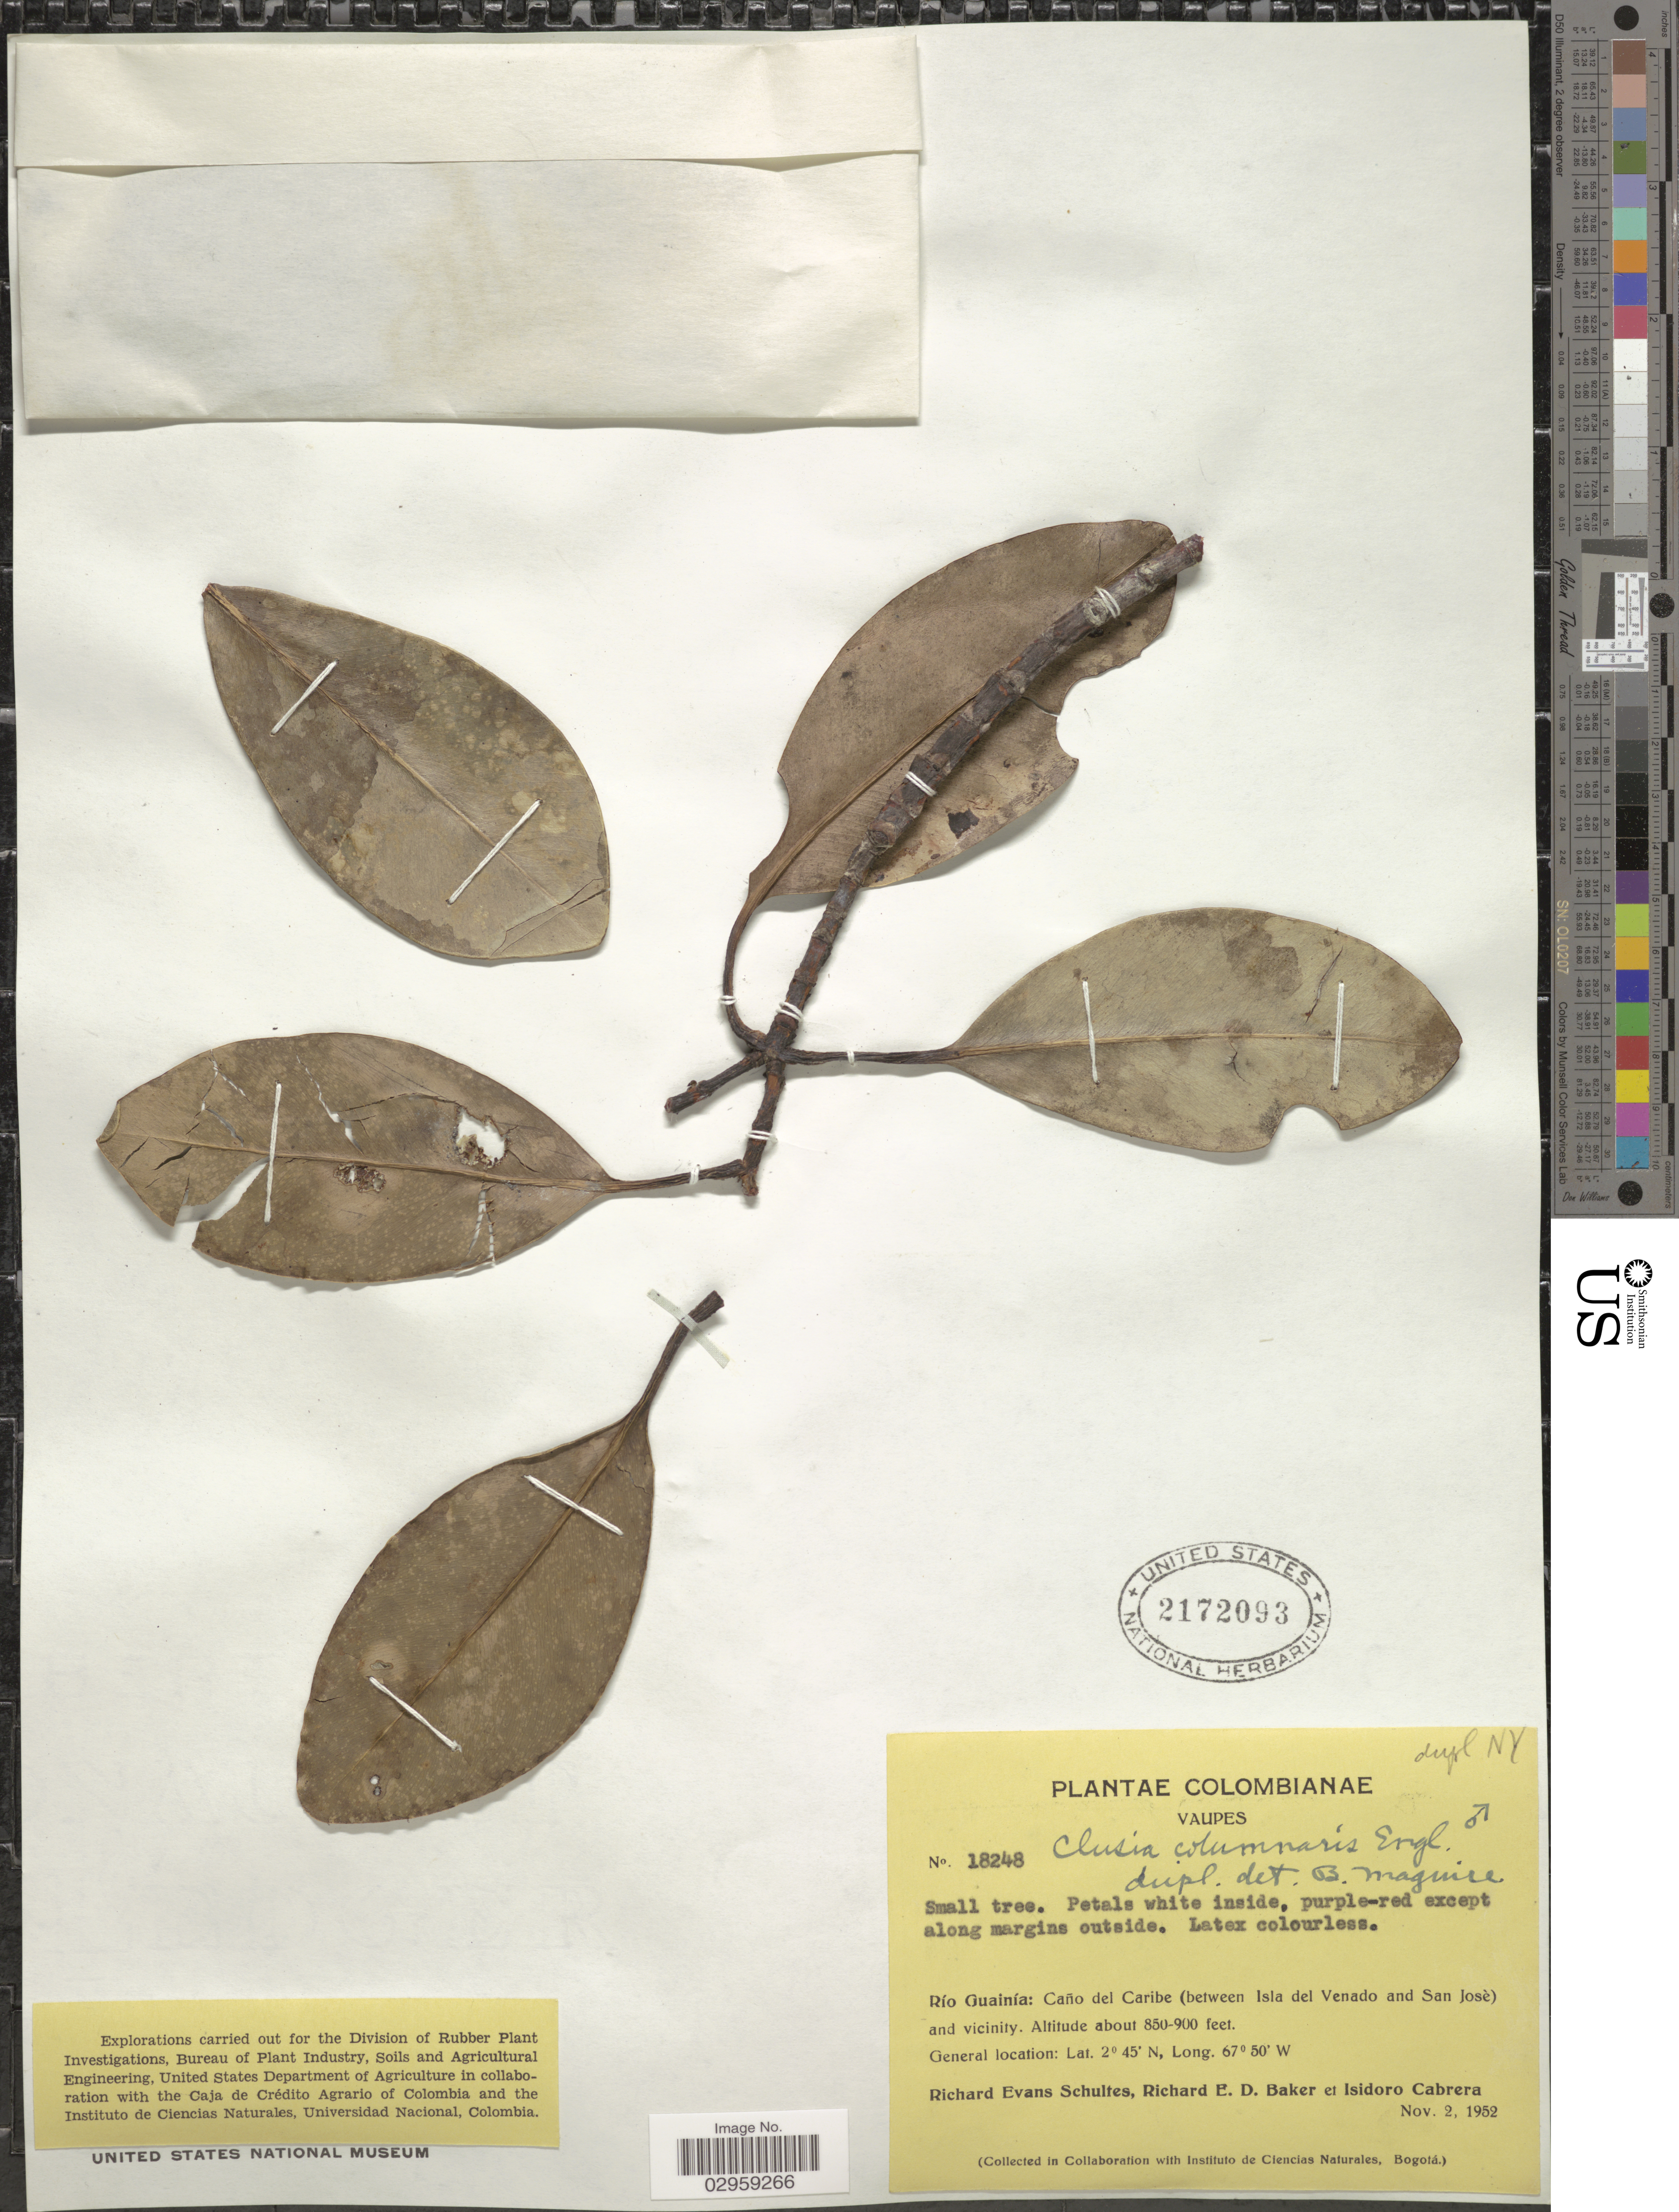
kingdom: Plantae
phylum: Tracheophyta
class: Magnoliopsida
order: Malpighiales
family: Clusiaceae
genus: Clusia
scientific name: Clusia columnaris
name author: Engl.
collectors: R. E. Schultes, R. E. D. Baker & I. Cabrera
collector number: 18248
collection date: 1952-11-02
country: Colombia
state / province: Vaupés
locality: Río Guainía: Caño del Caribe (between Isla del Venado and San Josè) and vicinity.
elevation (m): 259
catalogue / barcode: US 2172093